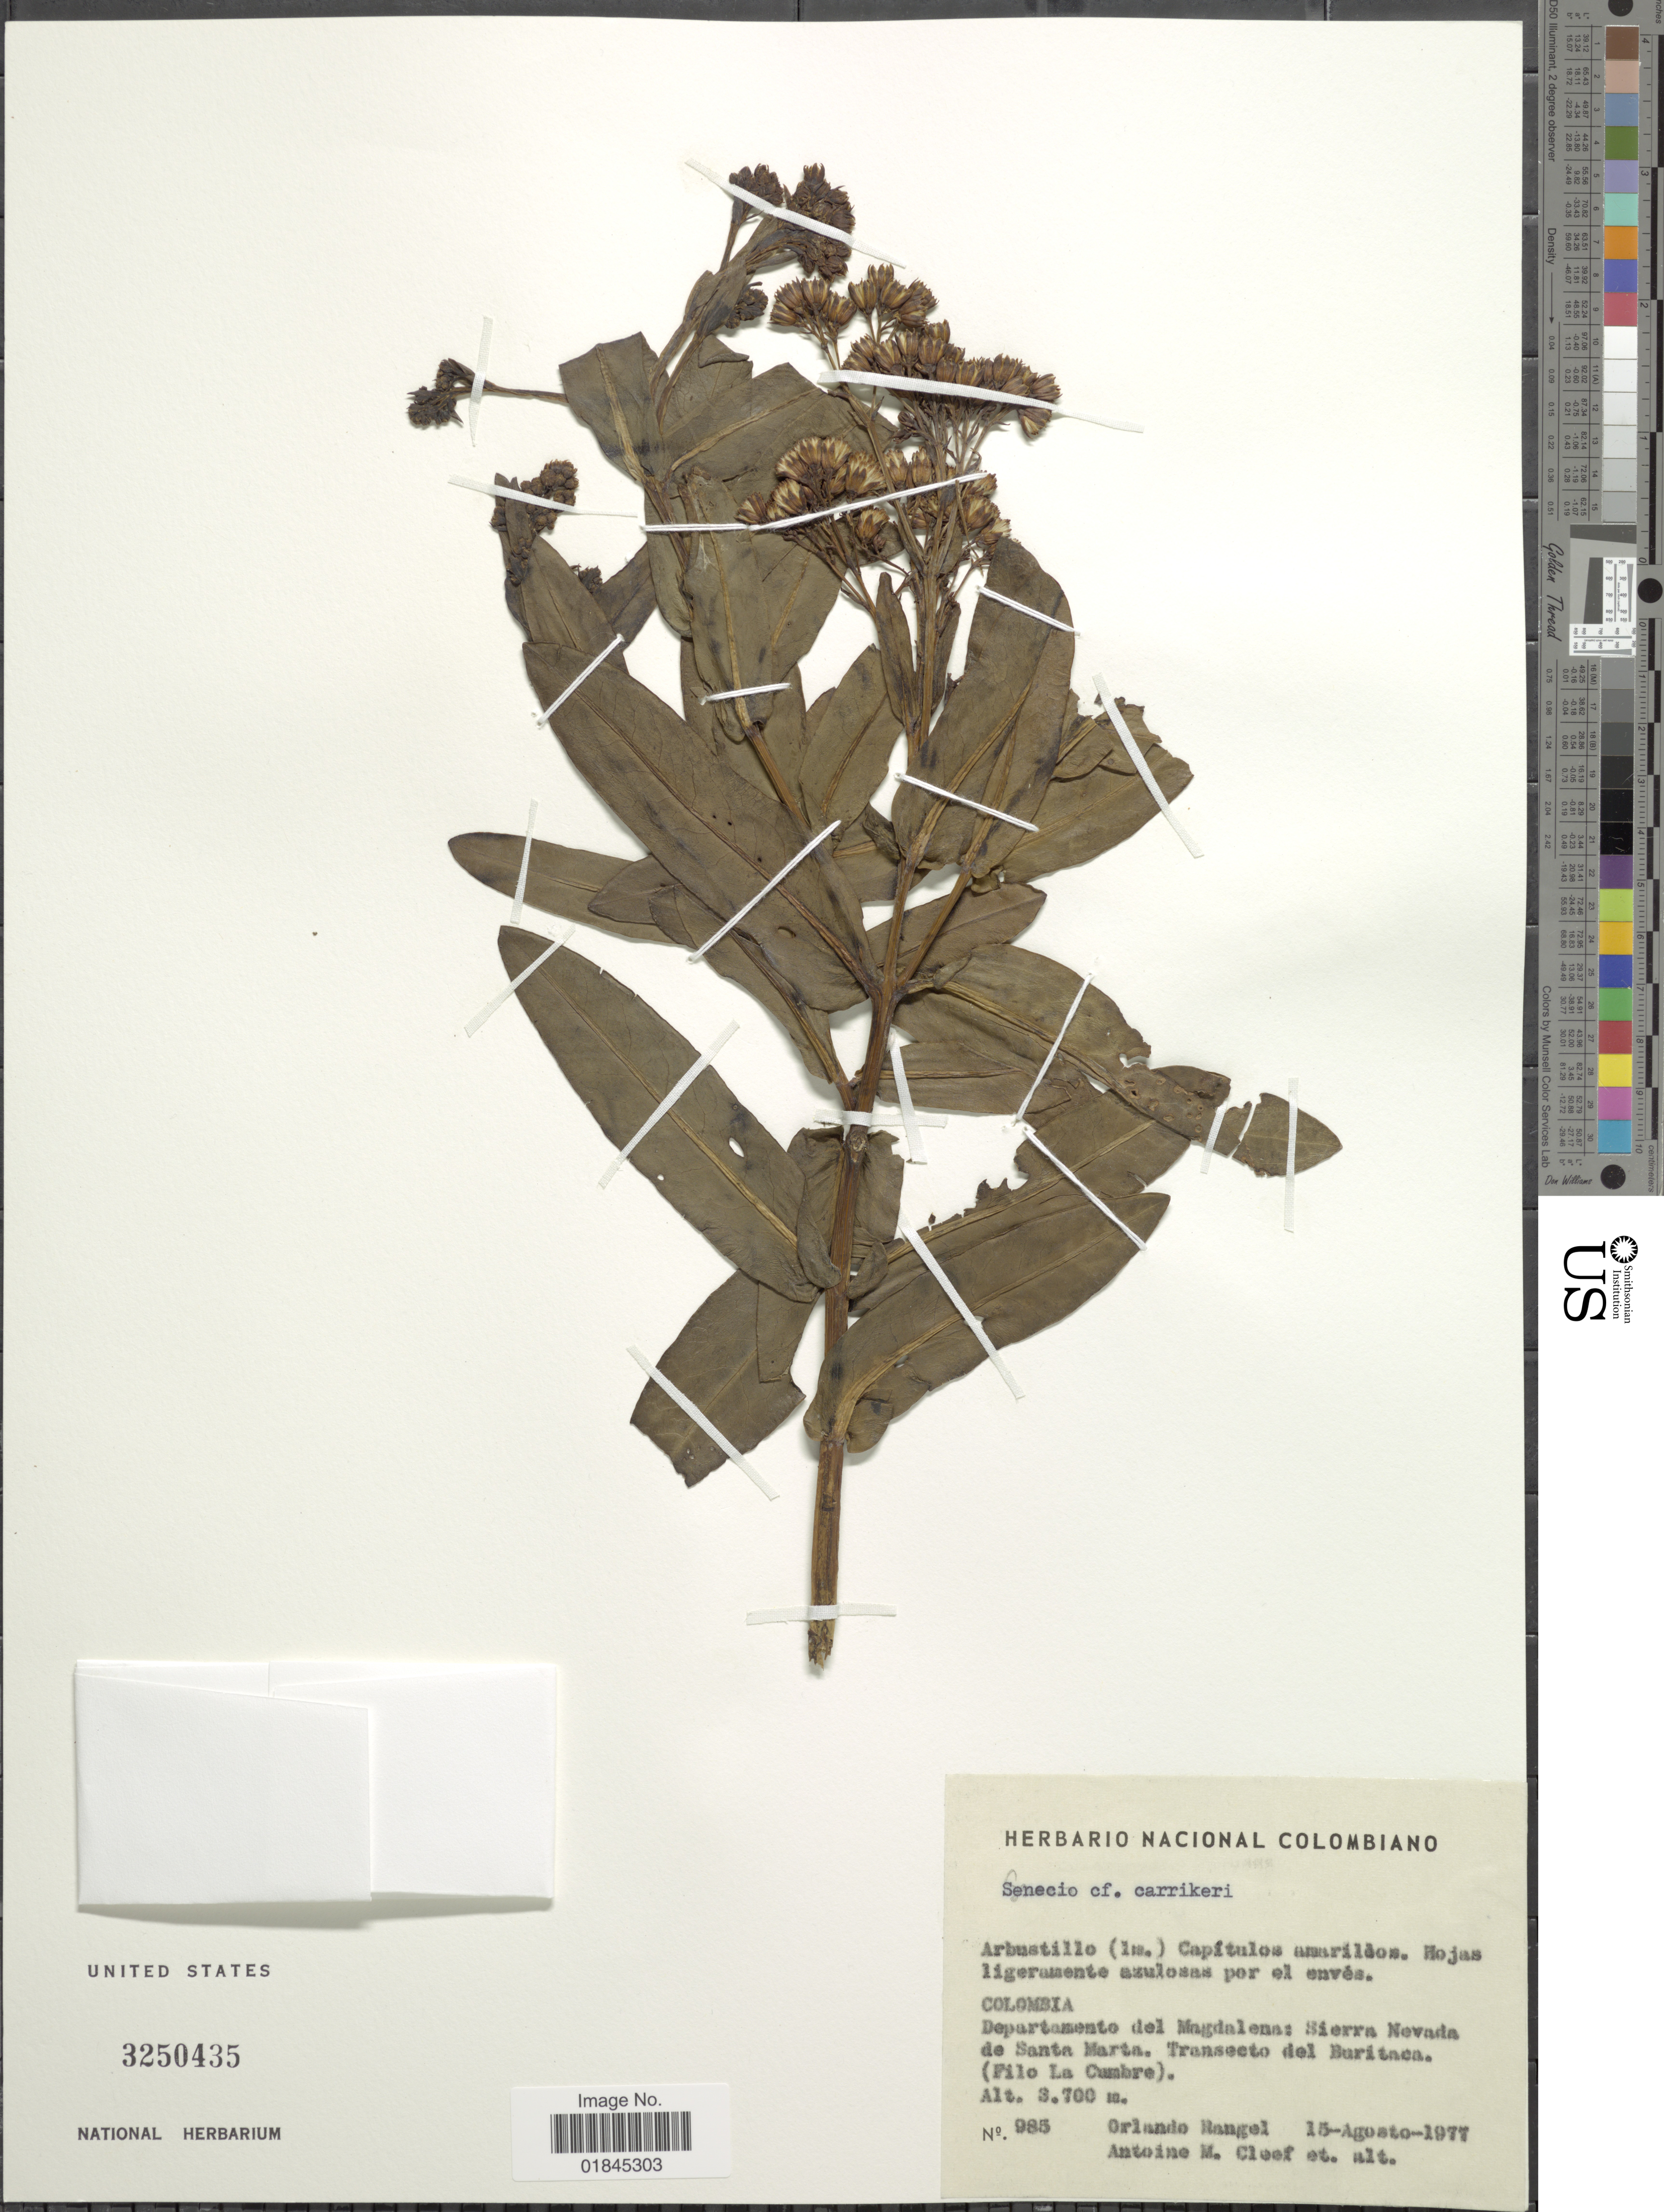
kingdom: Plantae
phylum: Tracheophyta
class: Magnoliopsida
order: Asterales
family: Asteraceae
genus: Pentacalia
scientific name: Pentacalia carrikeri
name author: (Cuatrec.) Cuatrec.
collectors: O. Rangel, A. M. Cleef & et al.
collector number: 985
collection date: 1977-08-15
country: Colombia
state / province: Magdalena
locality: Departamento del Magdalena: Sierra Nevada de Santa Marta. Transecto del Buritaca. (Filo La Cumbre)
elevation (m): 3700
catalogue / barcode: US 3250435